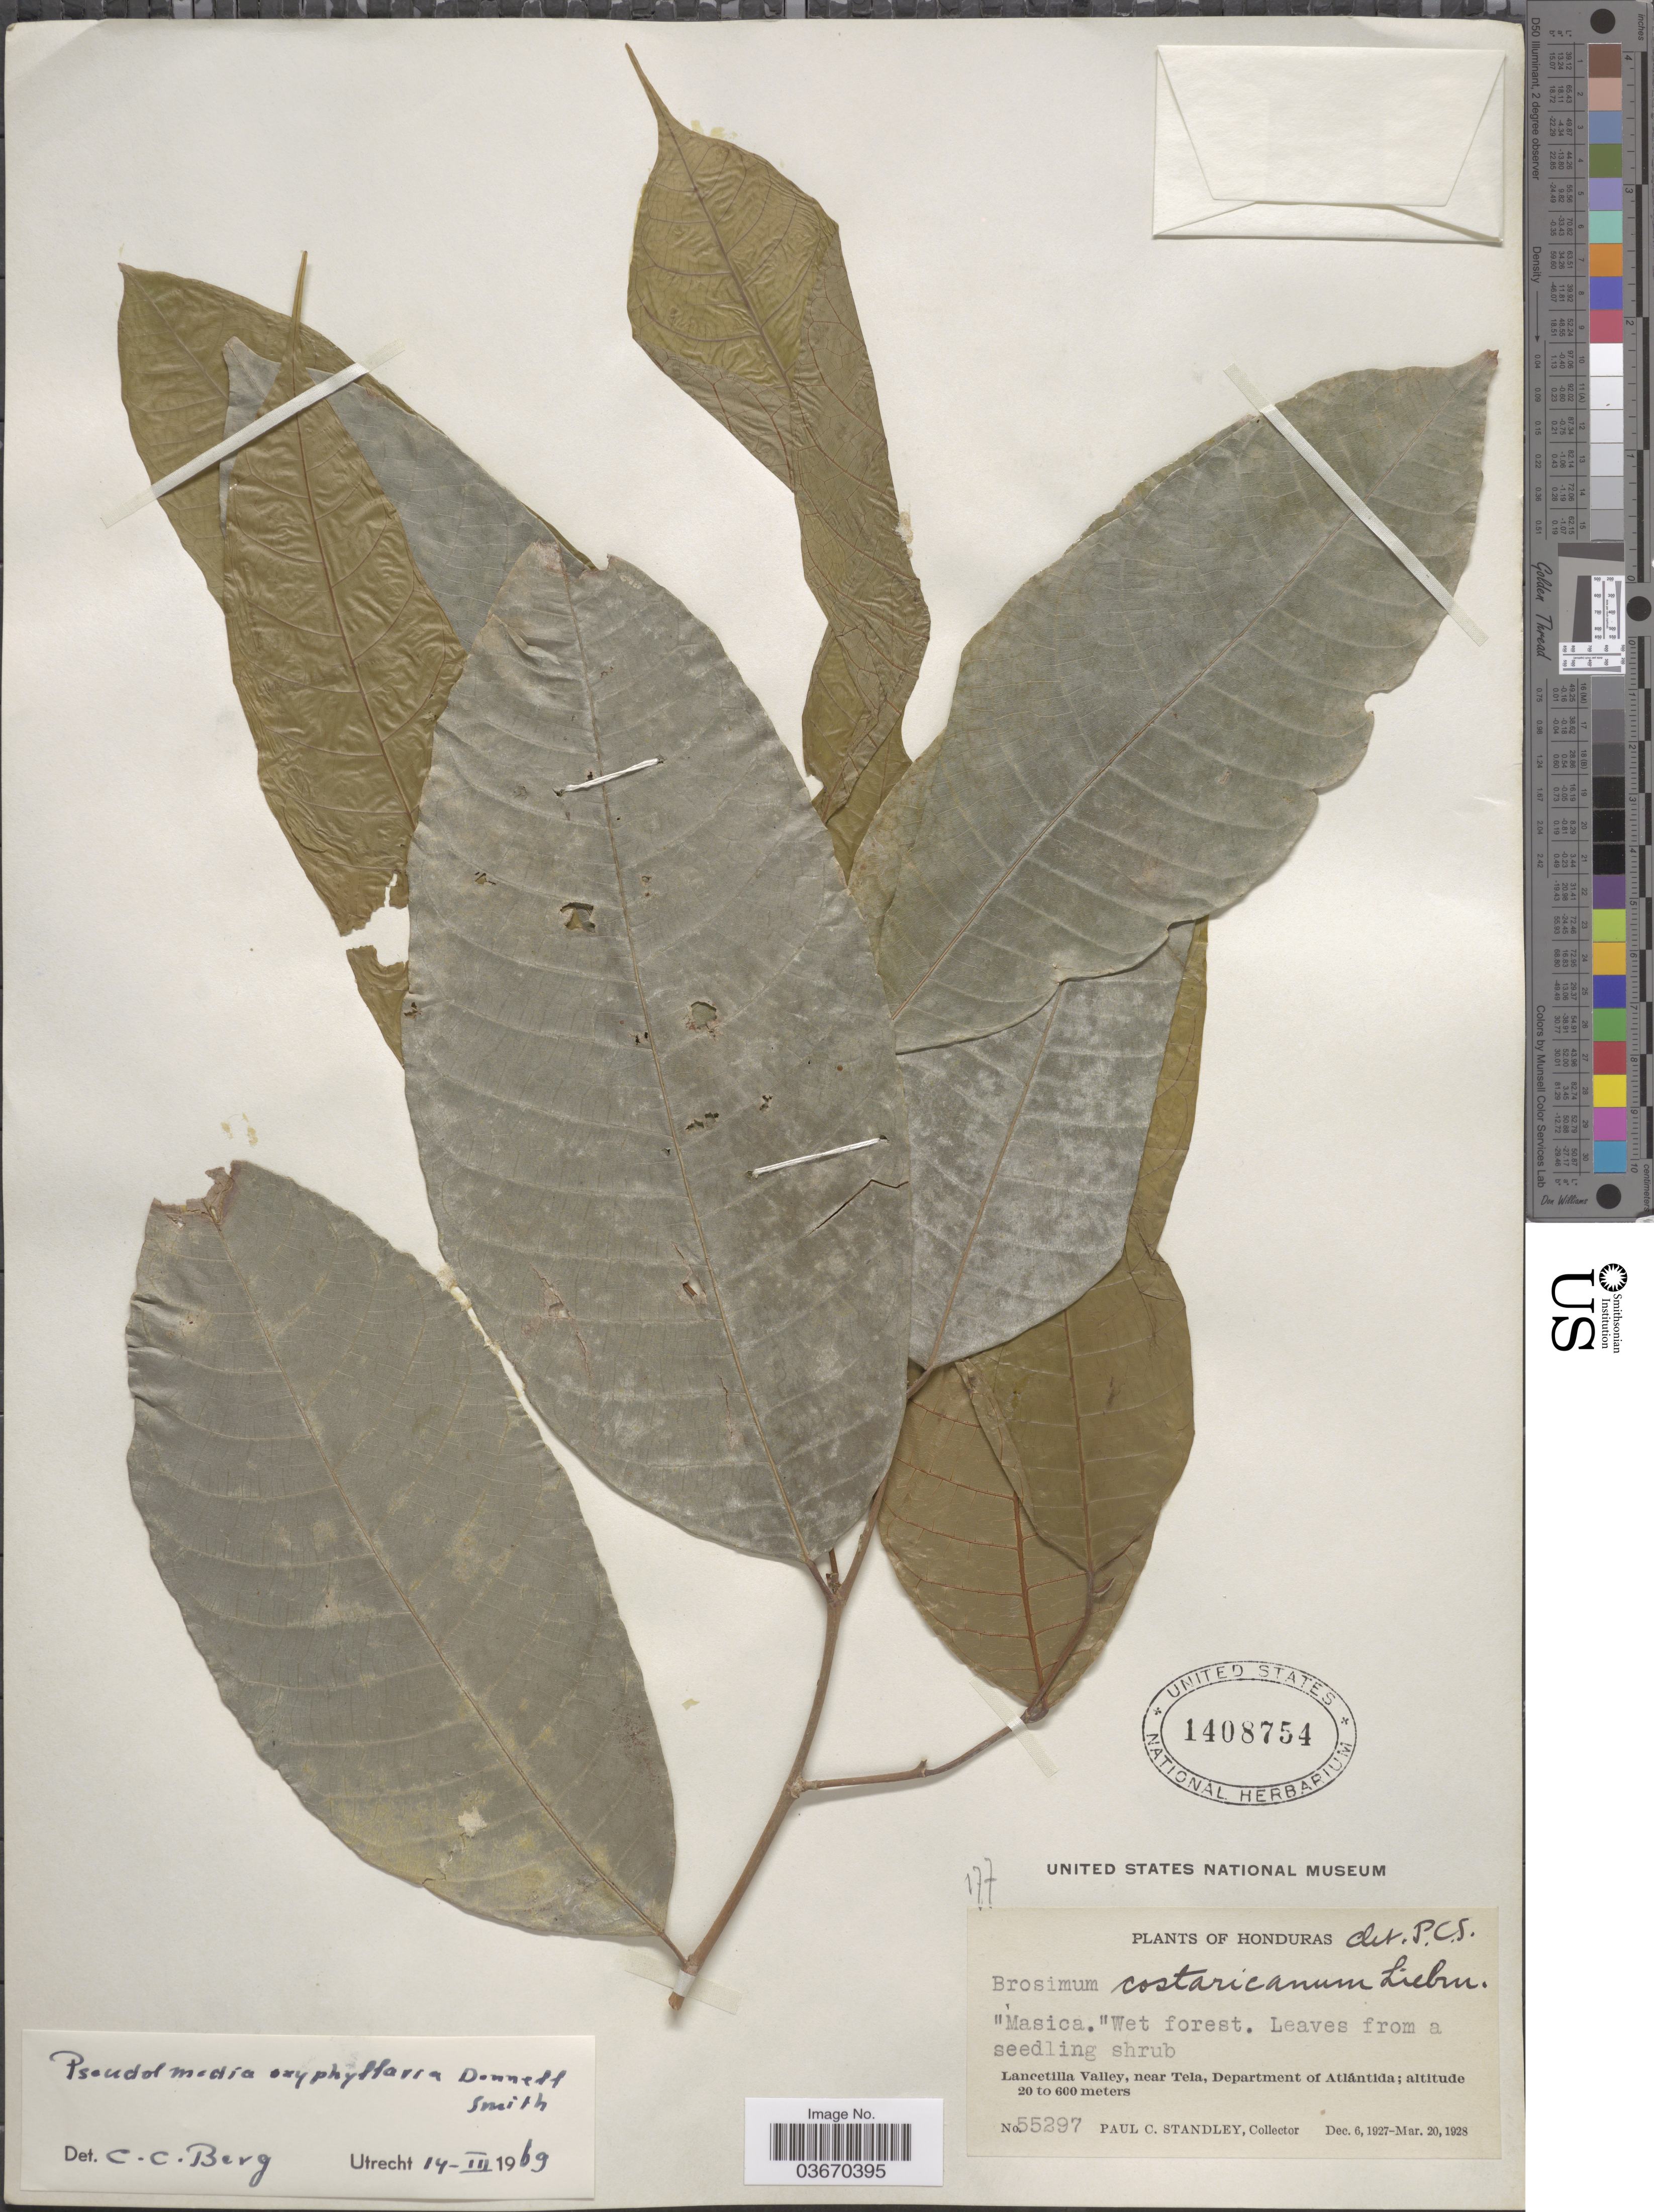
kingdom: Plantae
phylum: Tracheophyta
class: Magnoliopsida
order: Rosales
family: Moraceae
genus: Pseudolmedia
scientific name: Pseudolmedia oxyphyllaria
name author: Donn. Sm.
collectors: P. C. Standley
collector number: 55297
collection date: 1927-12-06/1928-03-20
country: Honduras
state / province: Atlantida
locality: Lancetilla Valley, near Tela, Department of Atlántida.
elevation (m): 20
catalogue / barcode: US 1408754